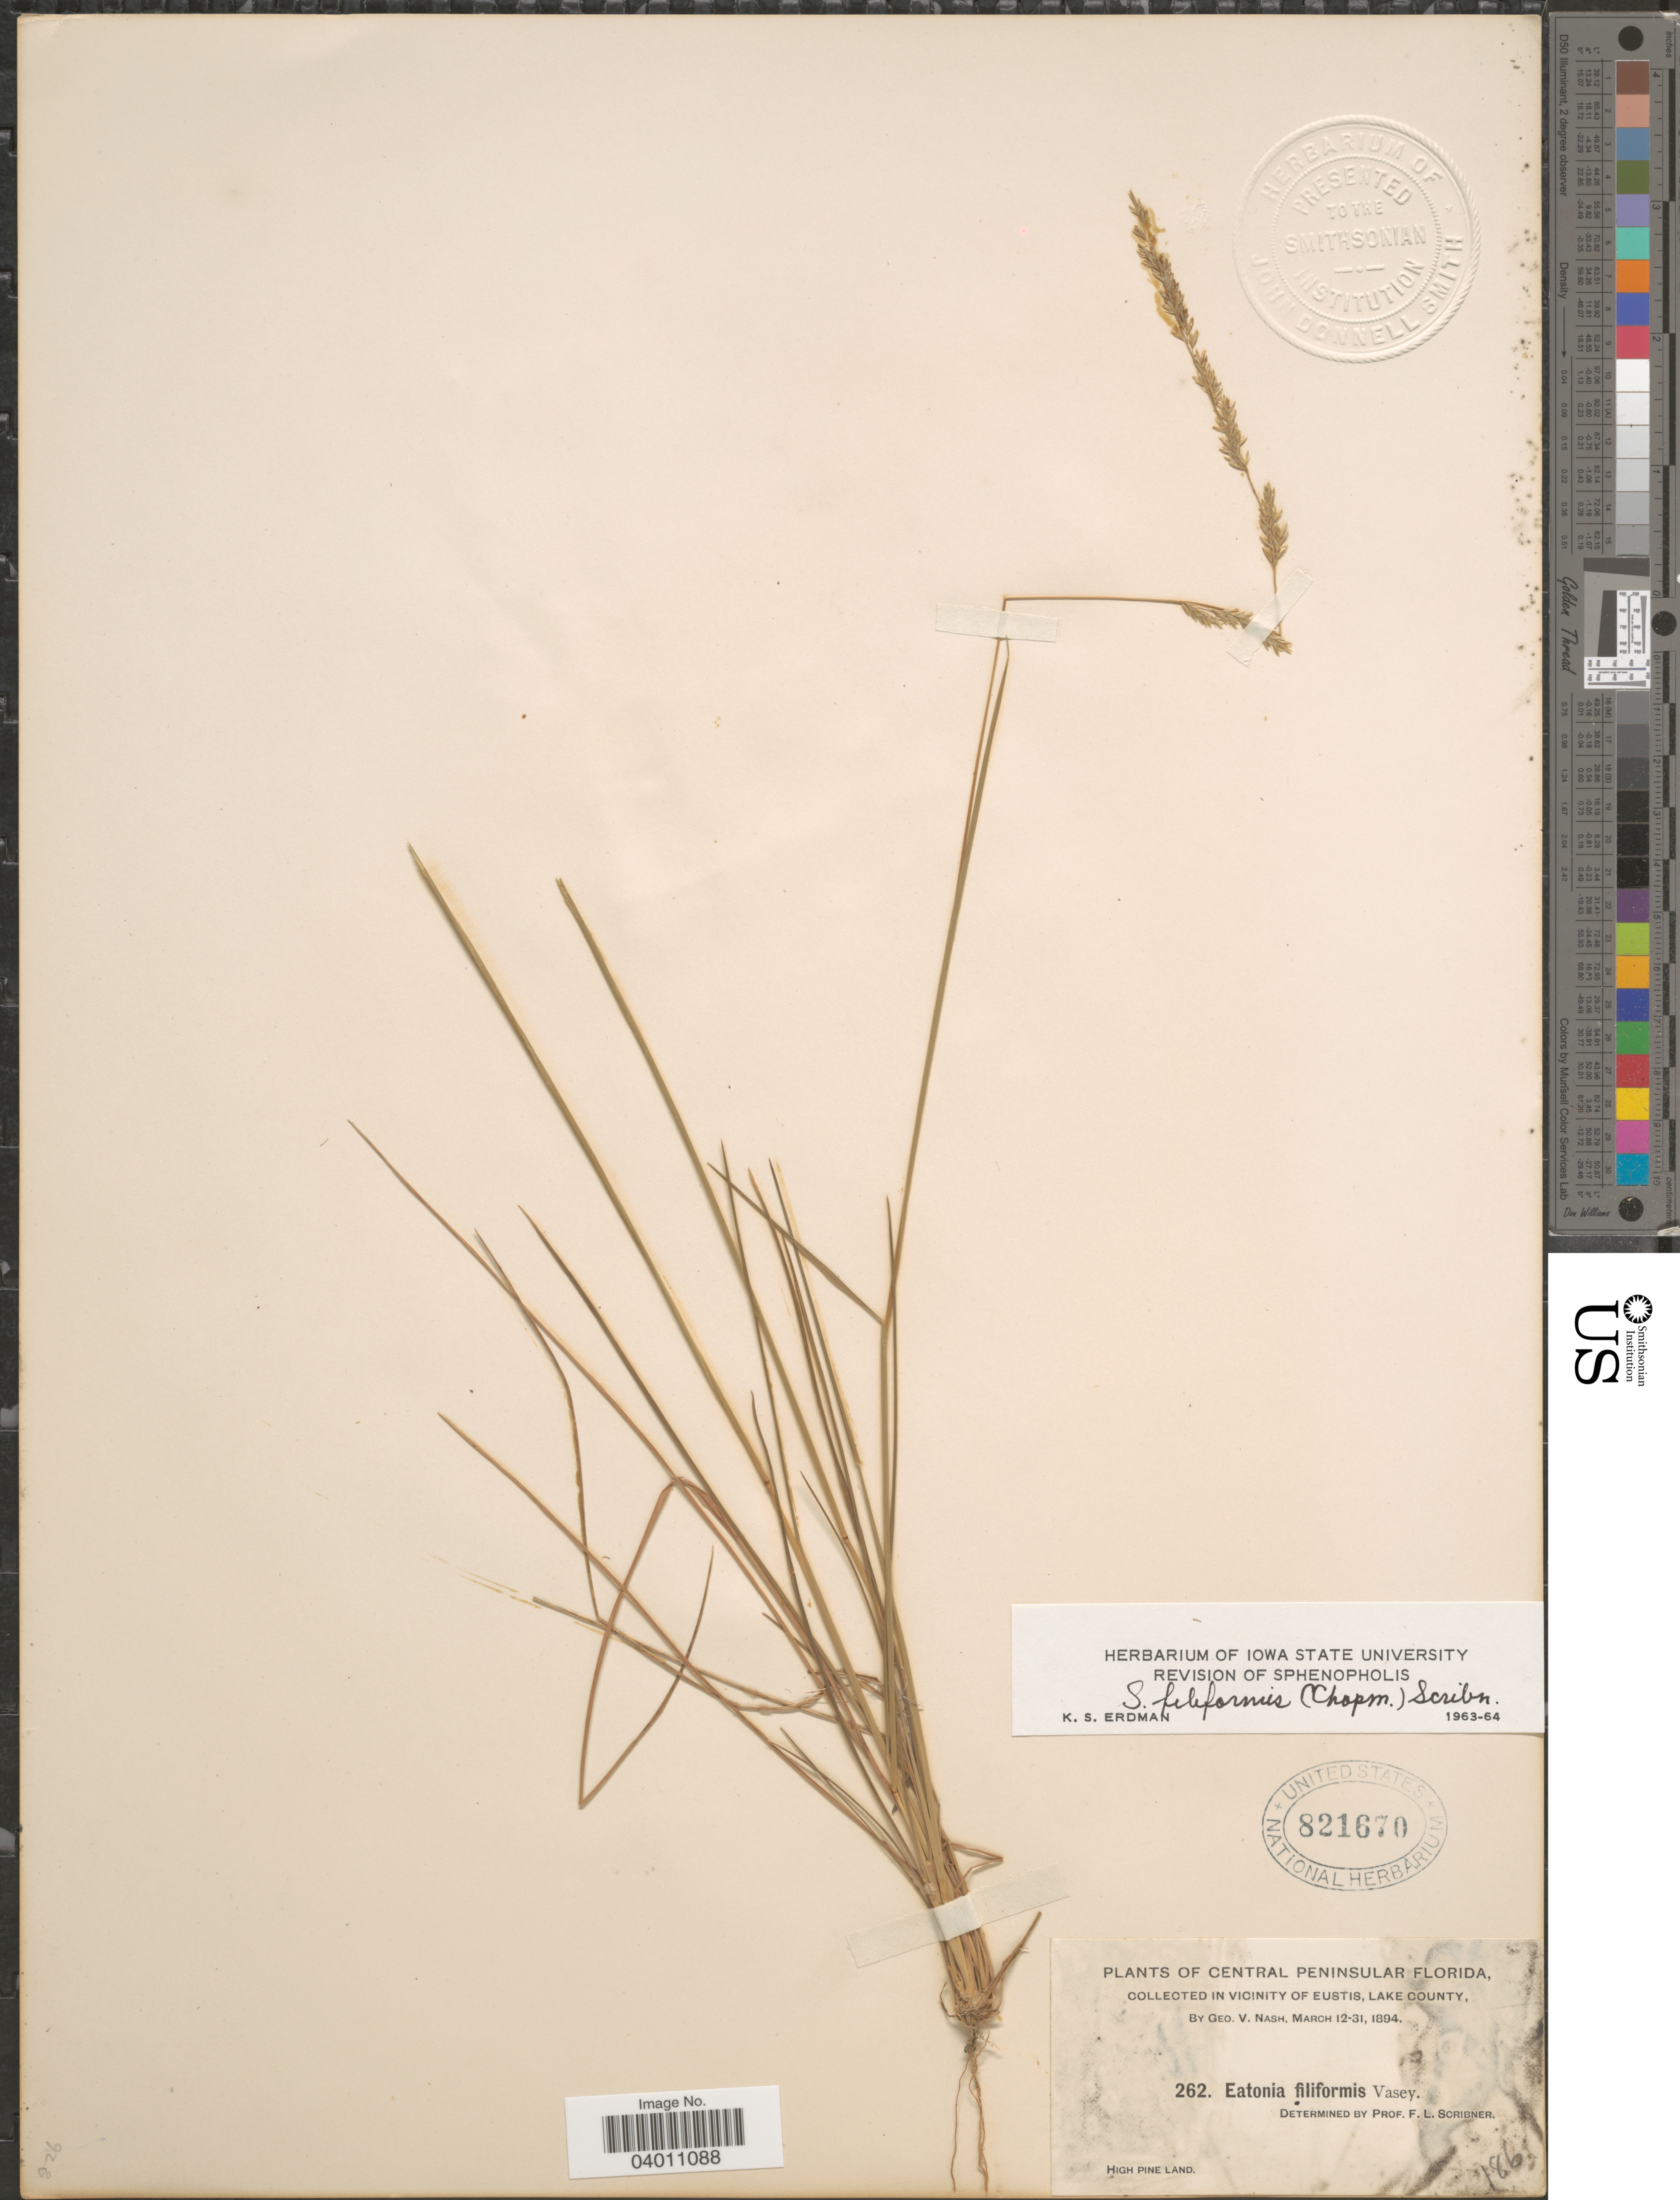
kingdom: Plantae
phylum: Tracheophyta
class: Liliopsida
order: Poales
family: Poaceae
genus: Sphenopholis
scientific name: Sphenopholis filiformis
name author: (Chapm.) Scribn.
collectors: G. V. Nash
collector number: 262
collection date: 1894-03-12/1894-03-31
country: United States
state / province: Florida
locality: Central Peninsular Florida, in the vicinity of Eustis, Lake County. High Pine Land.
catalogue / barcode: US 821670